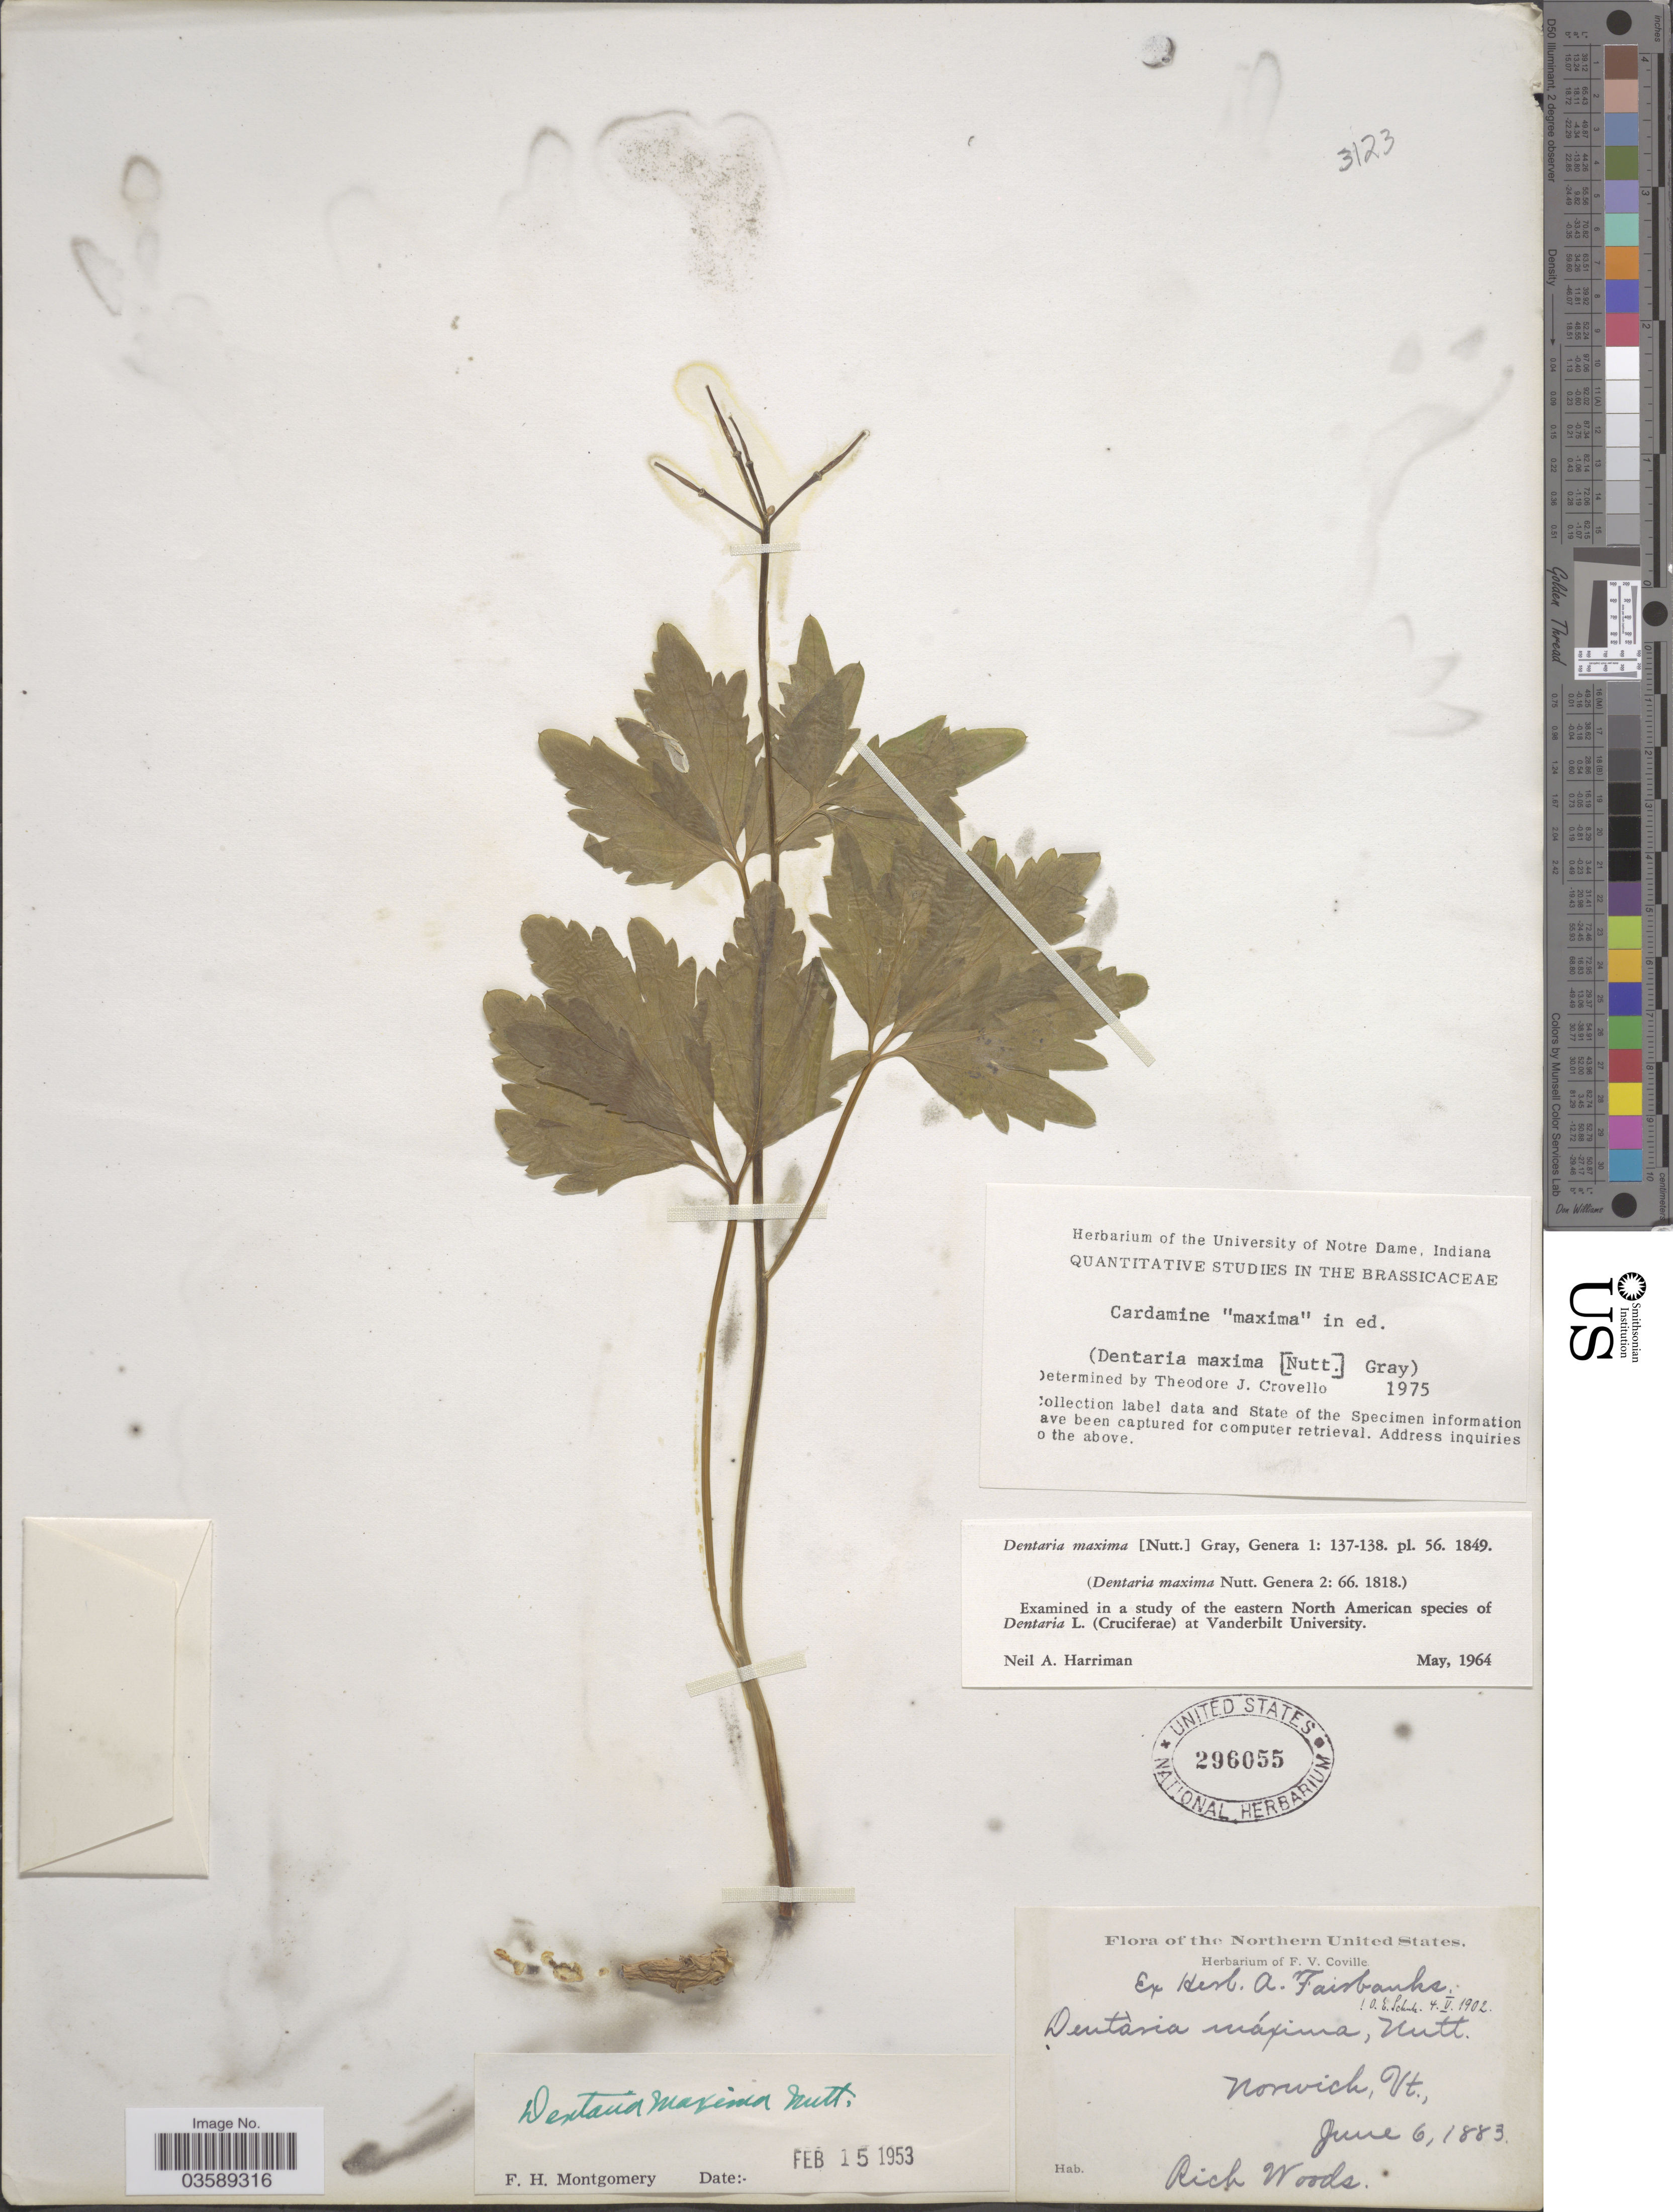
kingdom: Plantae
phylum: Tracheophyta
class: Magnoliopsida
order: Brassicales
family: Brassicaceae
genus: Cardamine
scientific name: Cardamine maxima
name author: (Nutt.) Alph. Wood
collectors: ex herb. F. V. Coville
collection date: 1883-06-06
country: United States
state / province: Vermont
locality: Northern United States. Norwich.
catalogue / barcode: US 296055